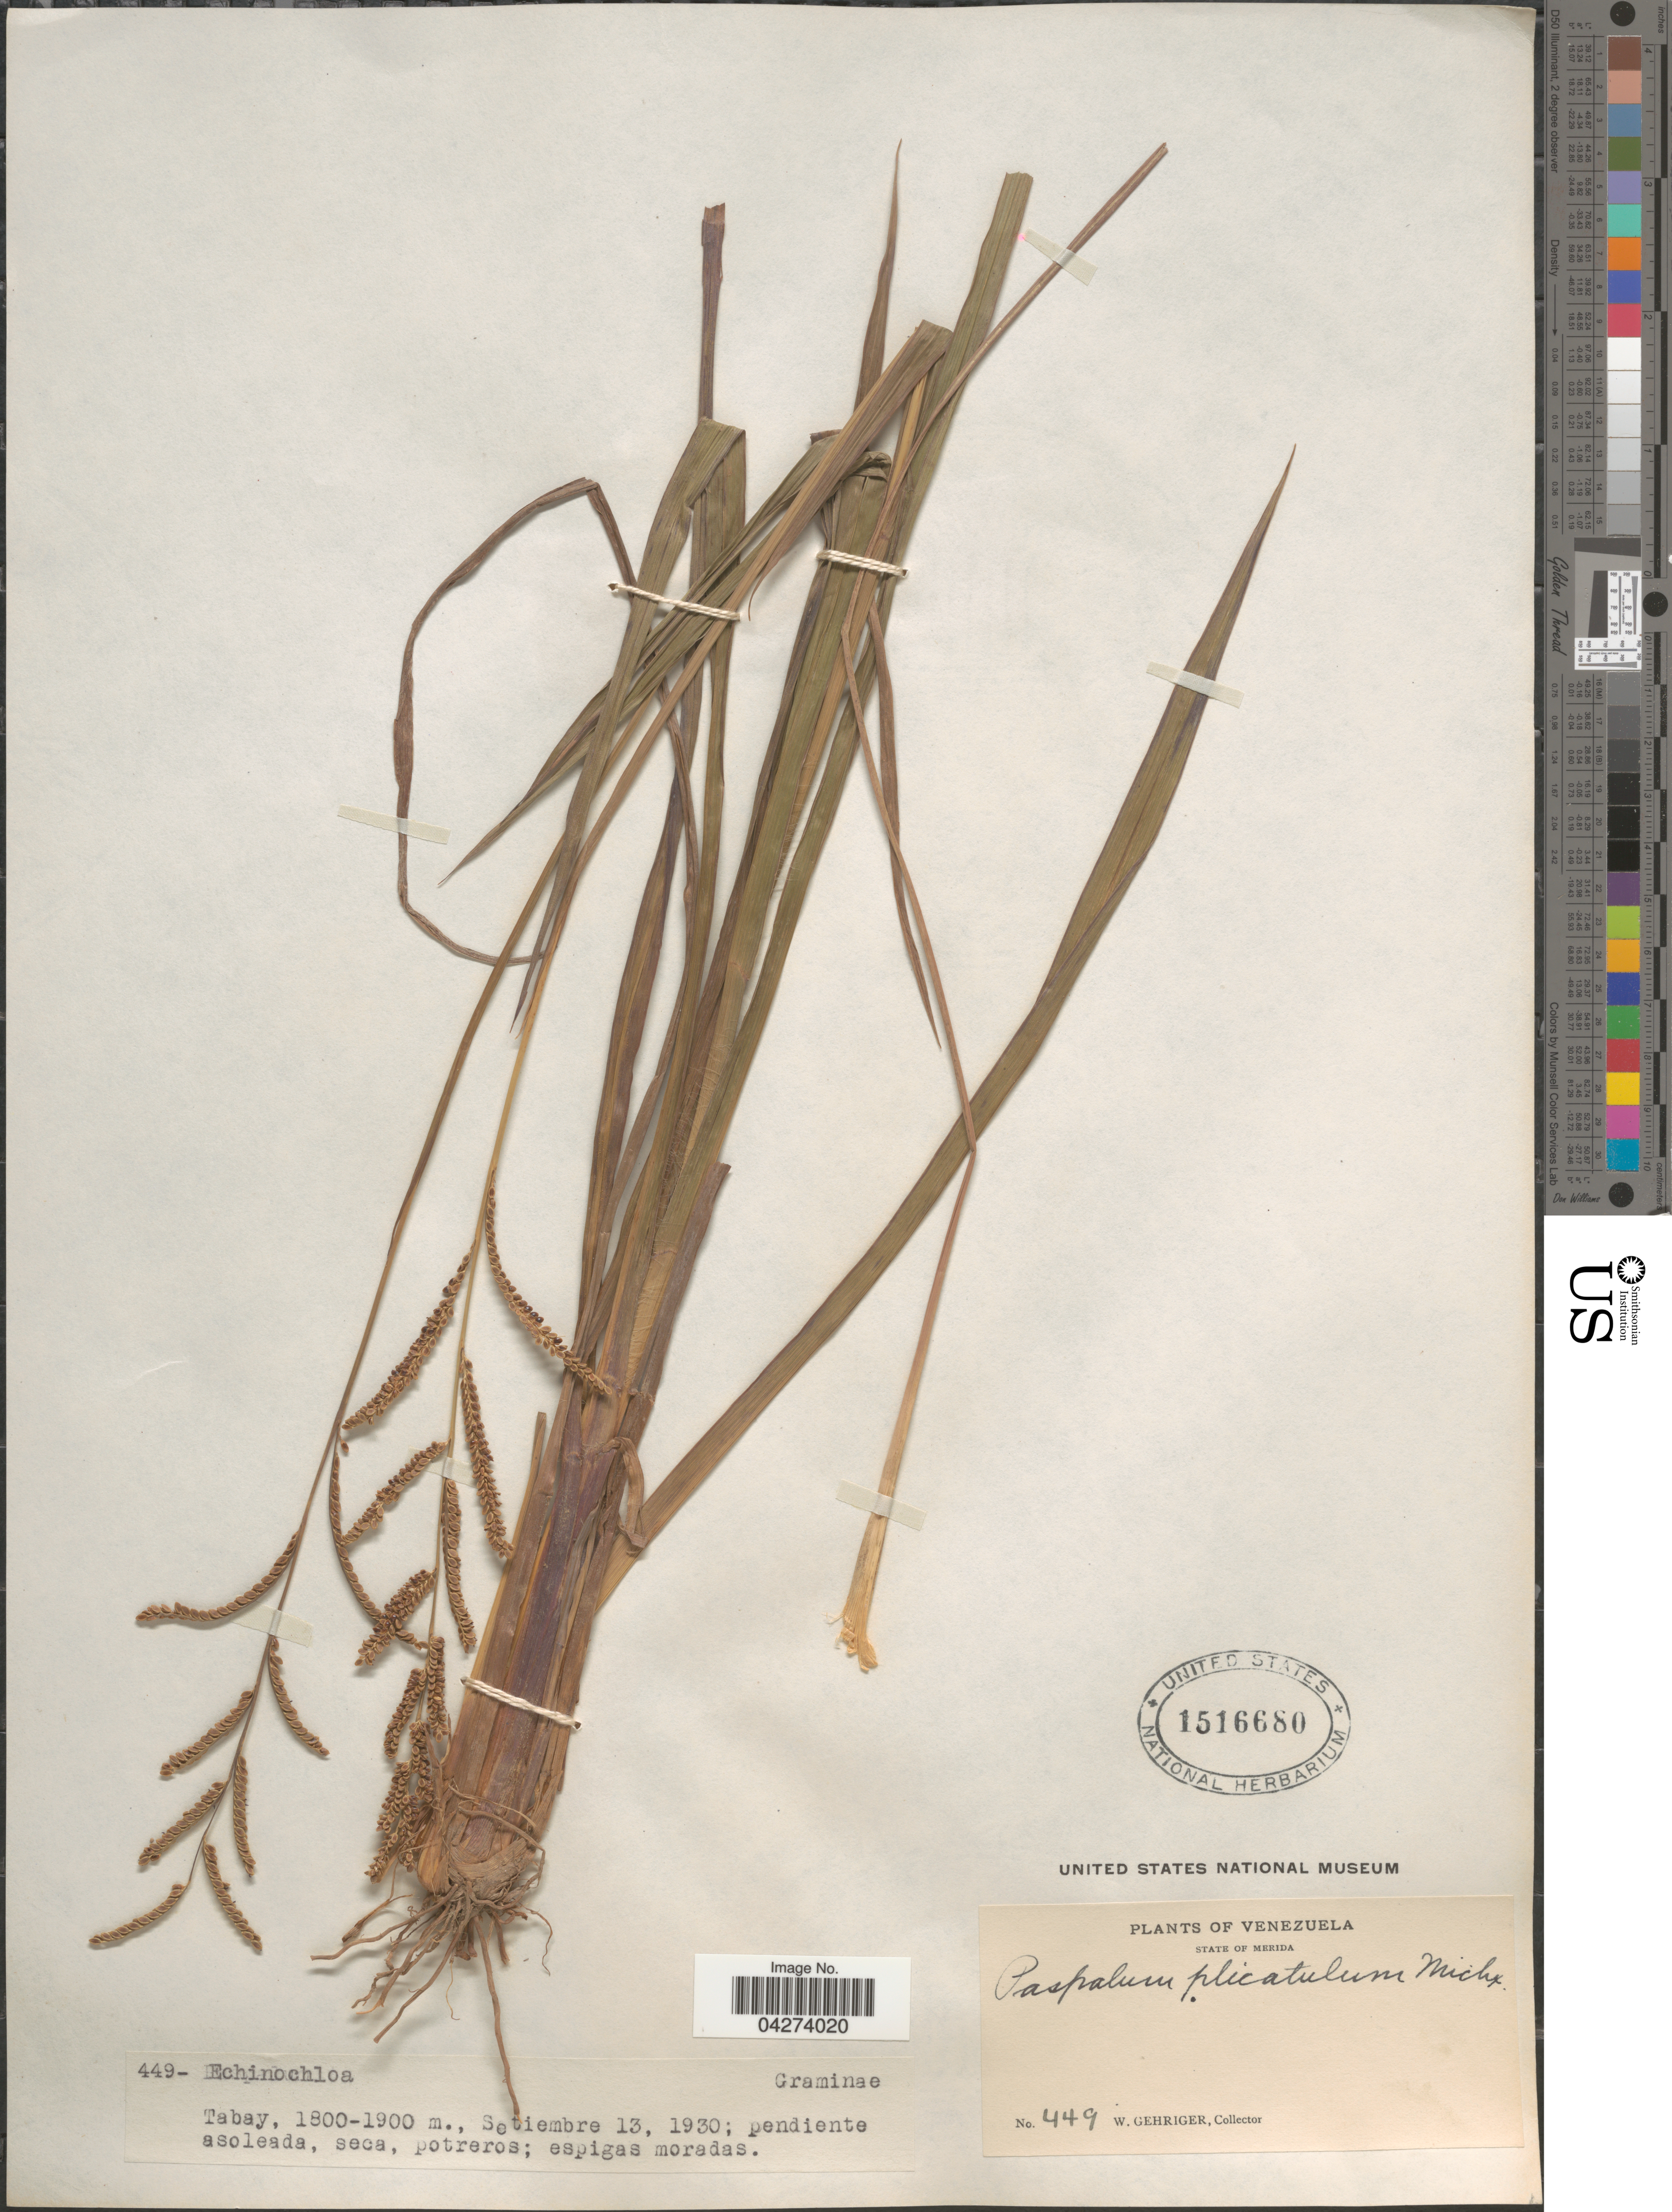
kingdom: Plantae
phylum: Tracheophyta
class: Liliopsida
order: Poales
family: Poaceae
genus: Paspalum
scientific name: Paspalum plicatulum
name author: Michx.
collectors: W. Gehriger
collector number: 449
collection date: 1930-09-13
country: Venezuela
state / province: Merida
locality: Tabay.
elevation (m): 1800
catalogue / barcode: US 1516680